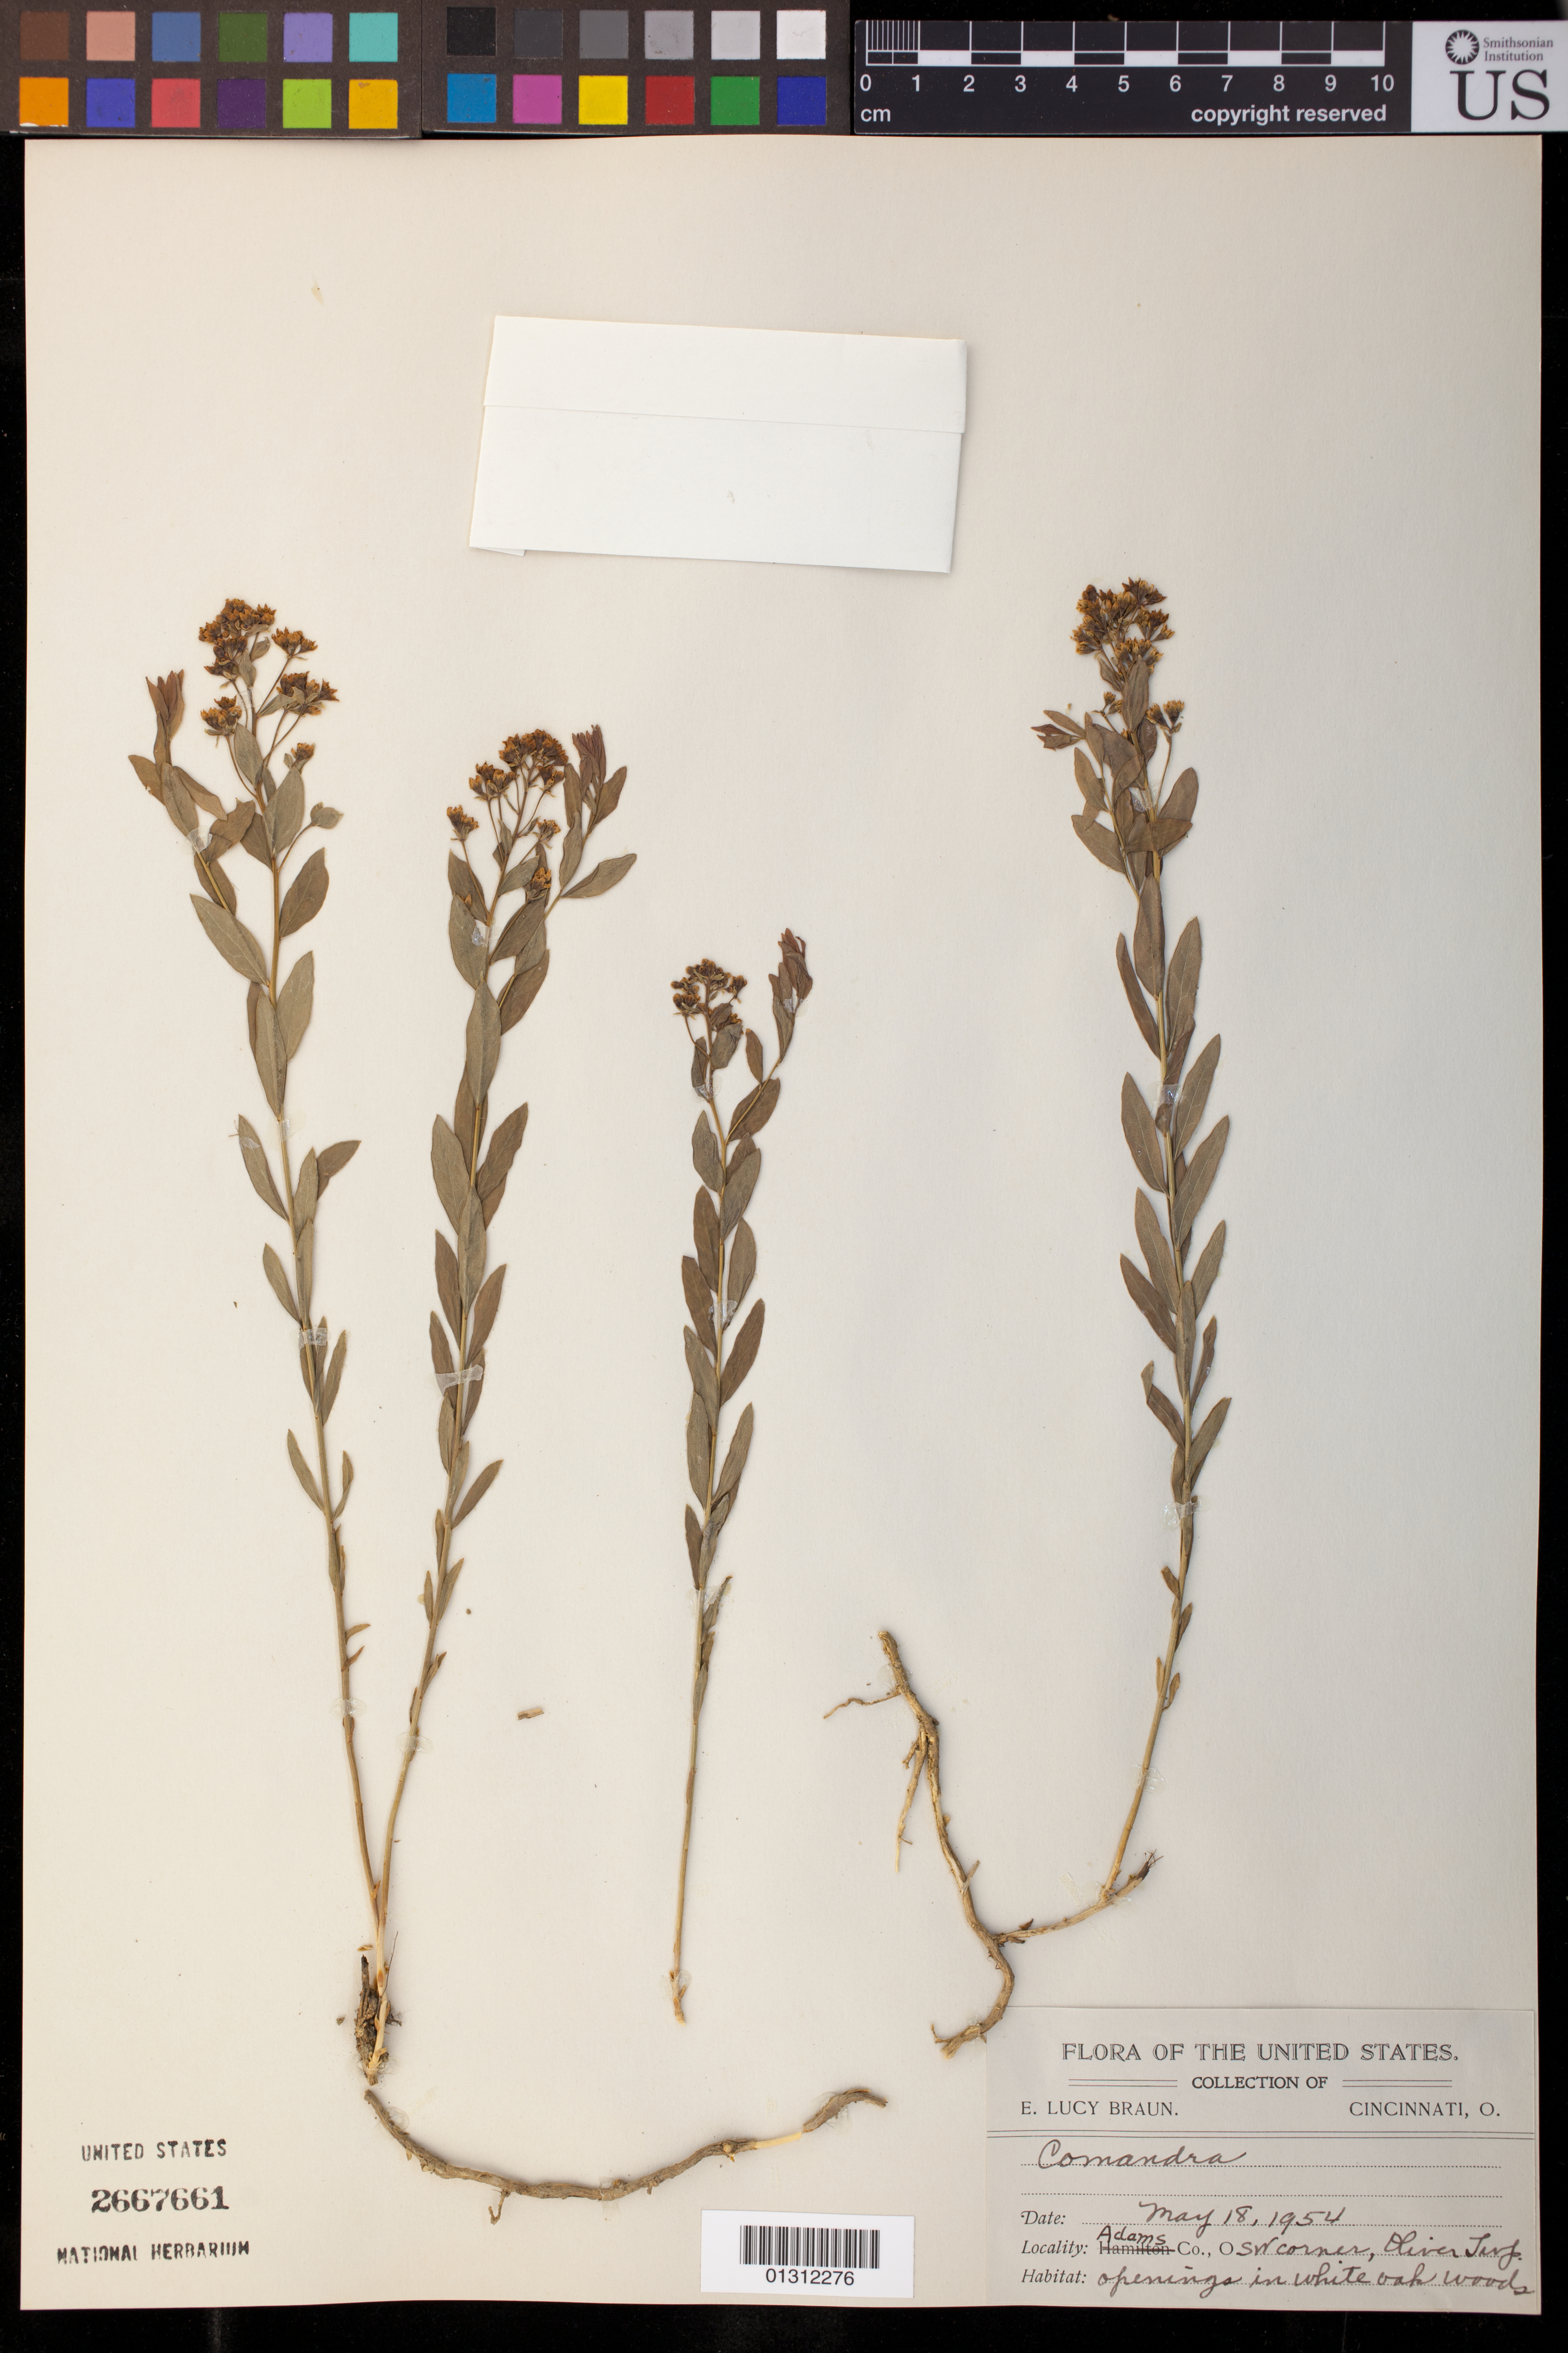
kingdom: Plantae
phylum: Tracheophyta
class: Magnoliopsida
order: Santalales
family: Comandraceae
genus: Comandra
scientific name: Comandra sp.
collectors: E. L. Braun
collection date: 1954-05-18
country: United States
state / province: Ohio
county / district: Adams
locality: SW corner, Oliver Twp.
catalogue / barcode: US 2667661